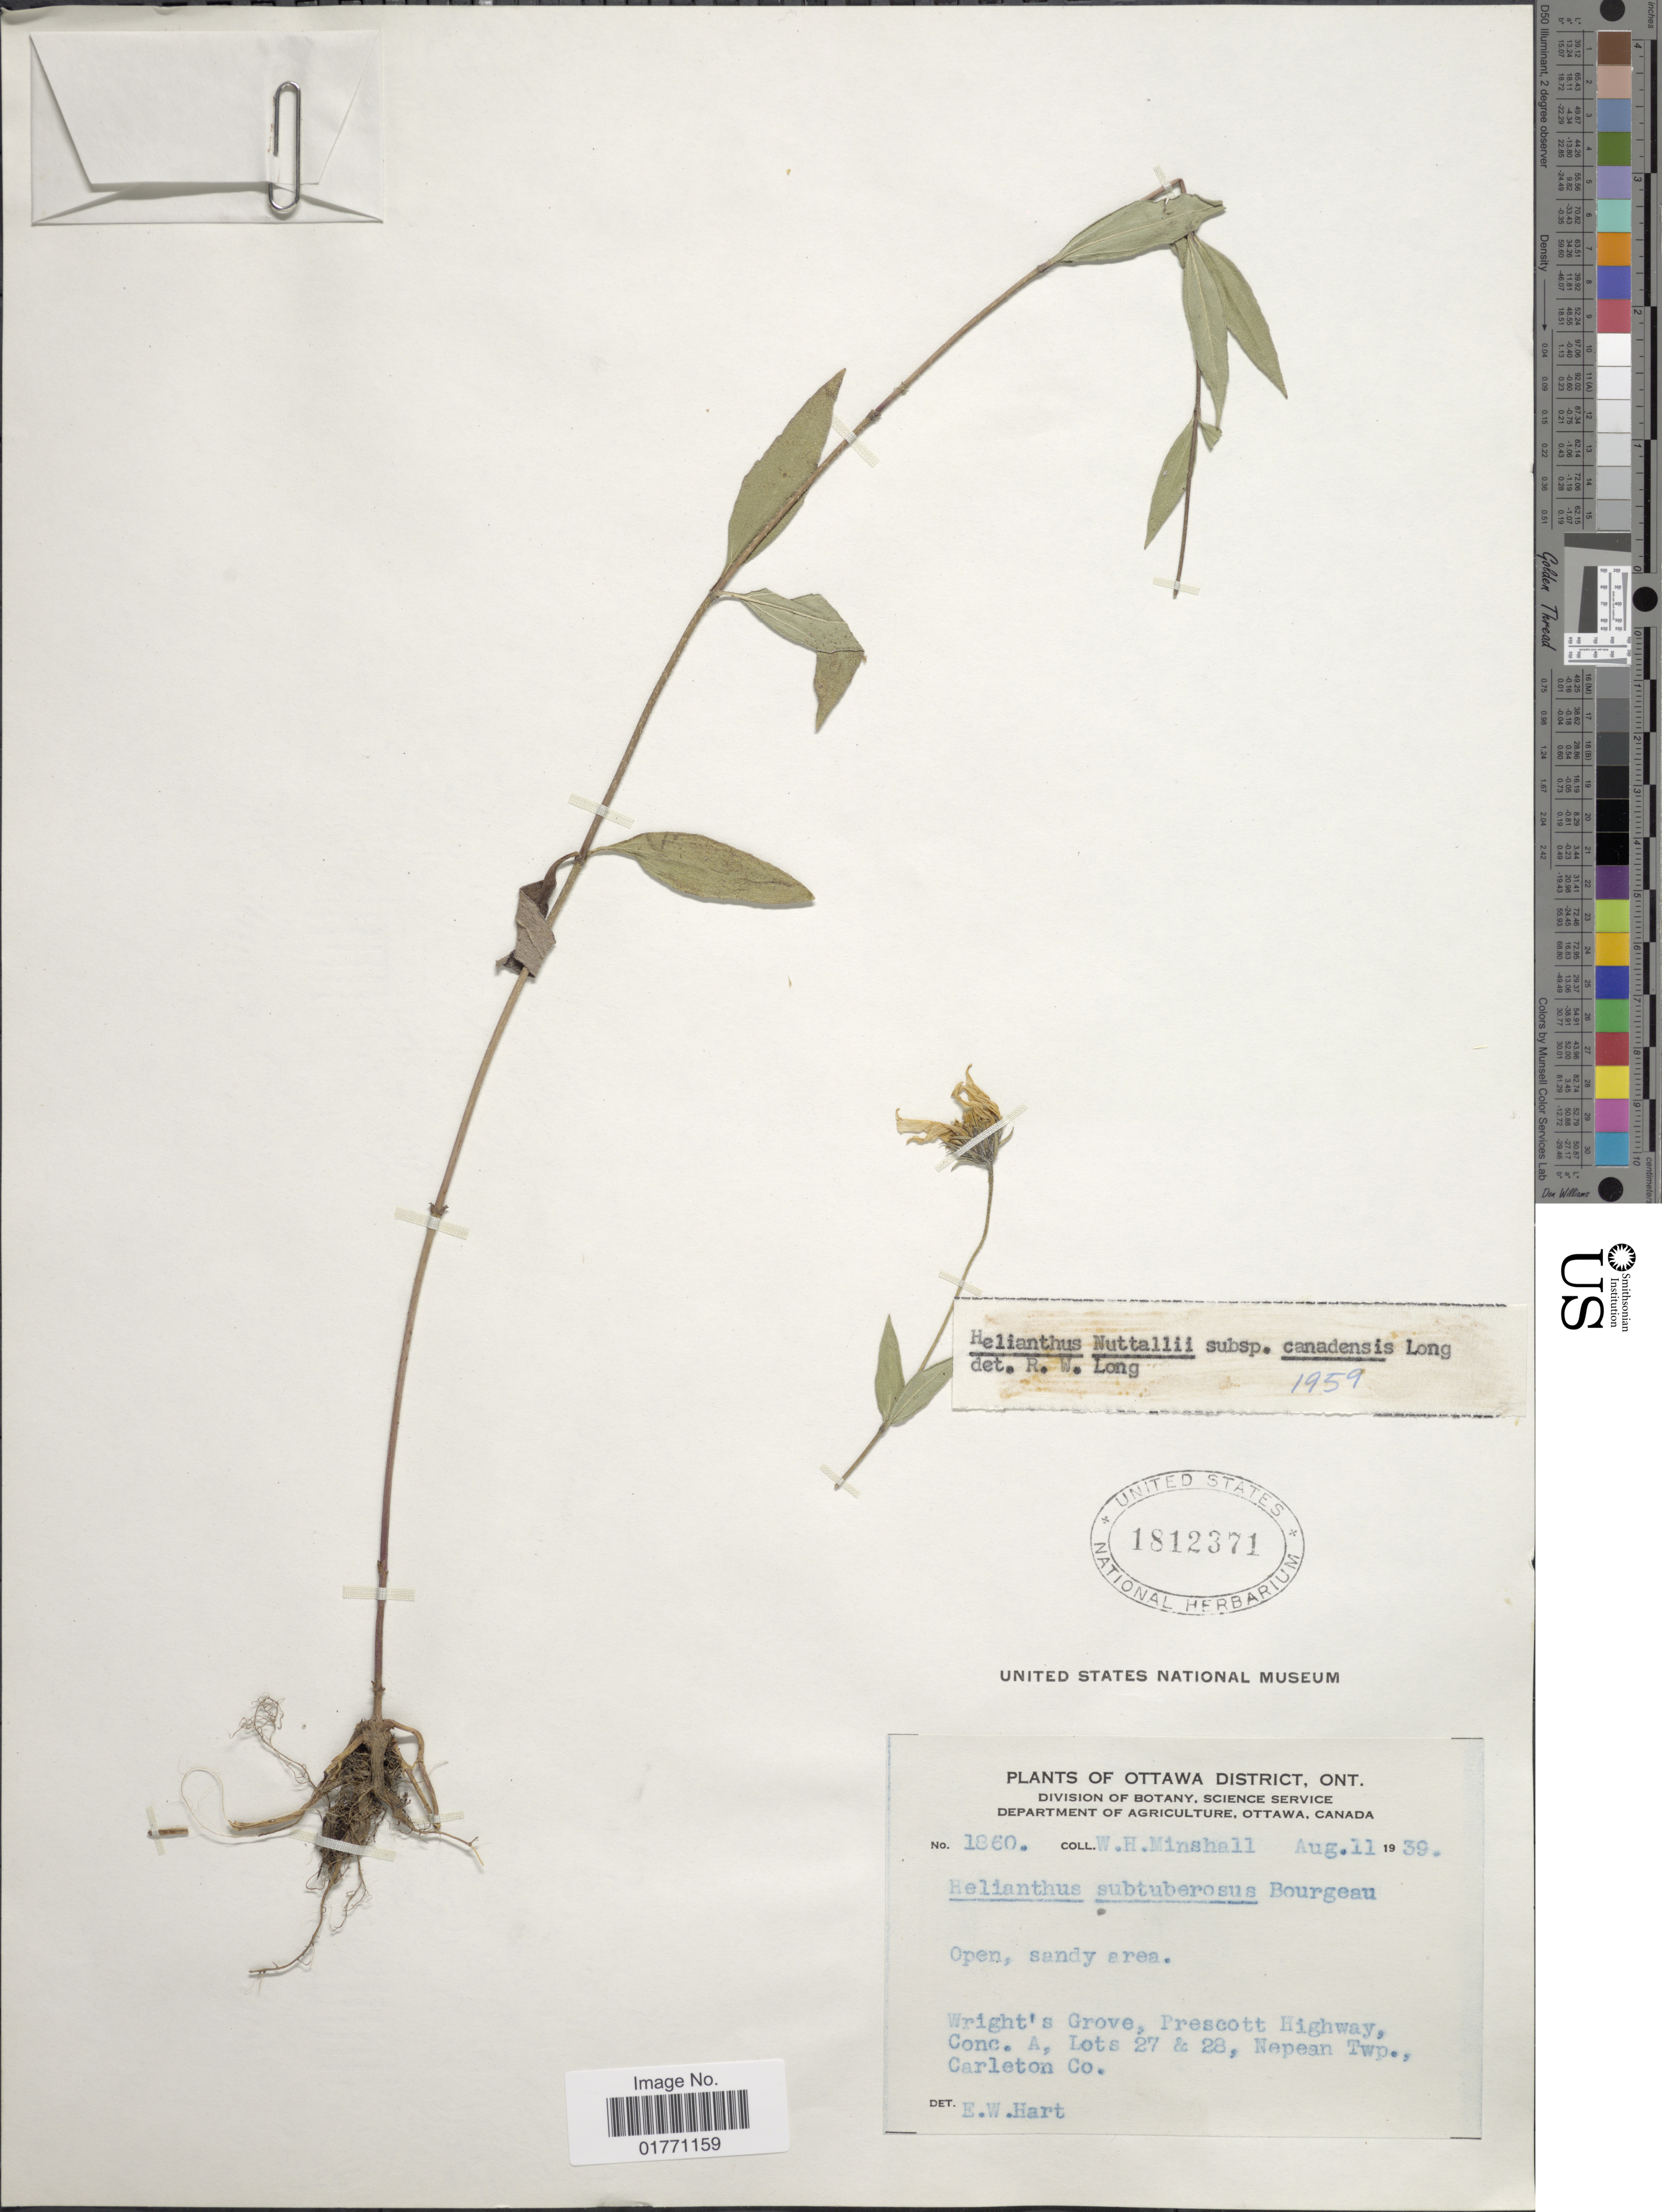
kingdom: Plantae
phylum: Tracheophyta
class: Magnoliopsida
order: Asterales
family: Asteraceae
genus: Helianthus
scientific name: Helianthus nuttallii var. canadensis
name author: Long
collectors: W. Minshall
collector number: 1860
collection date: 1939-08-11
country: Canada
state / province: Ontario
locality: Ottawa District, Wright's Grove, Prescott Highway, Conc. A, Lots 27 & 28, Nepean Twp., Carleton Co.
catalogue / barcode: US 1812371